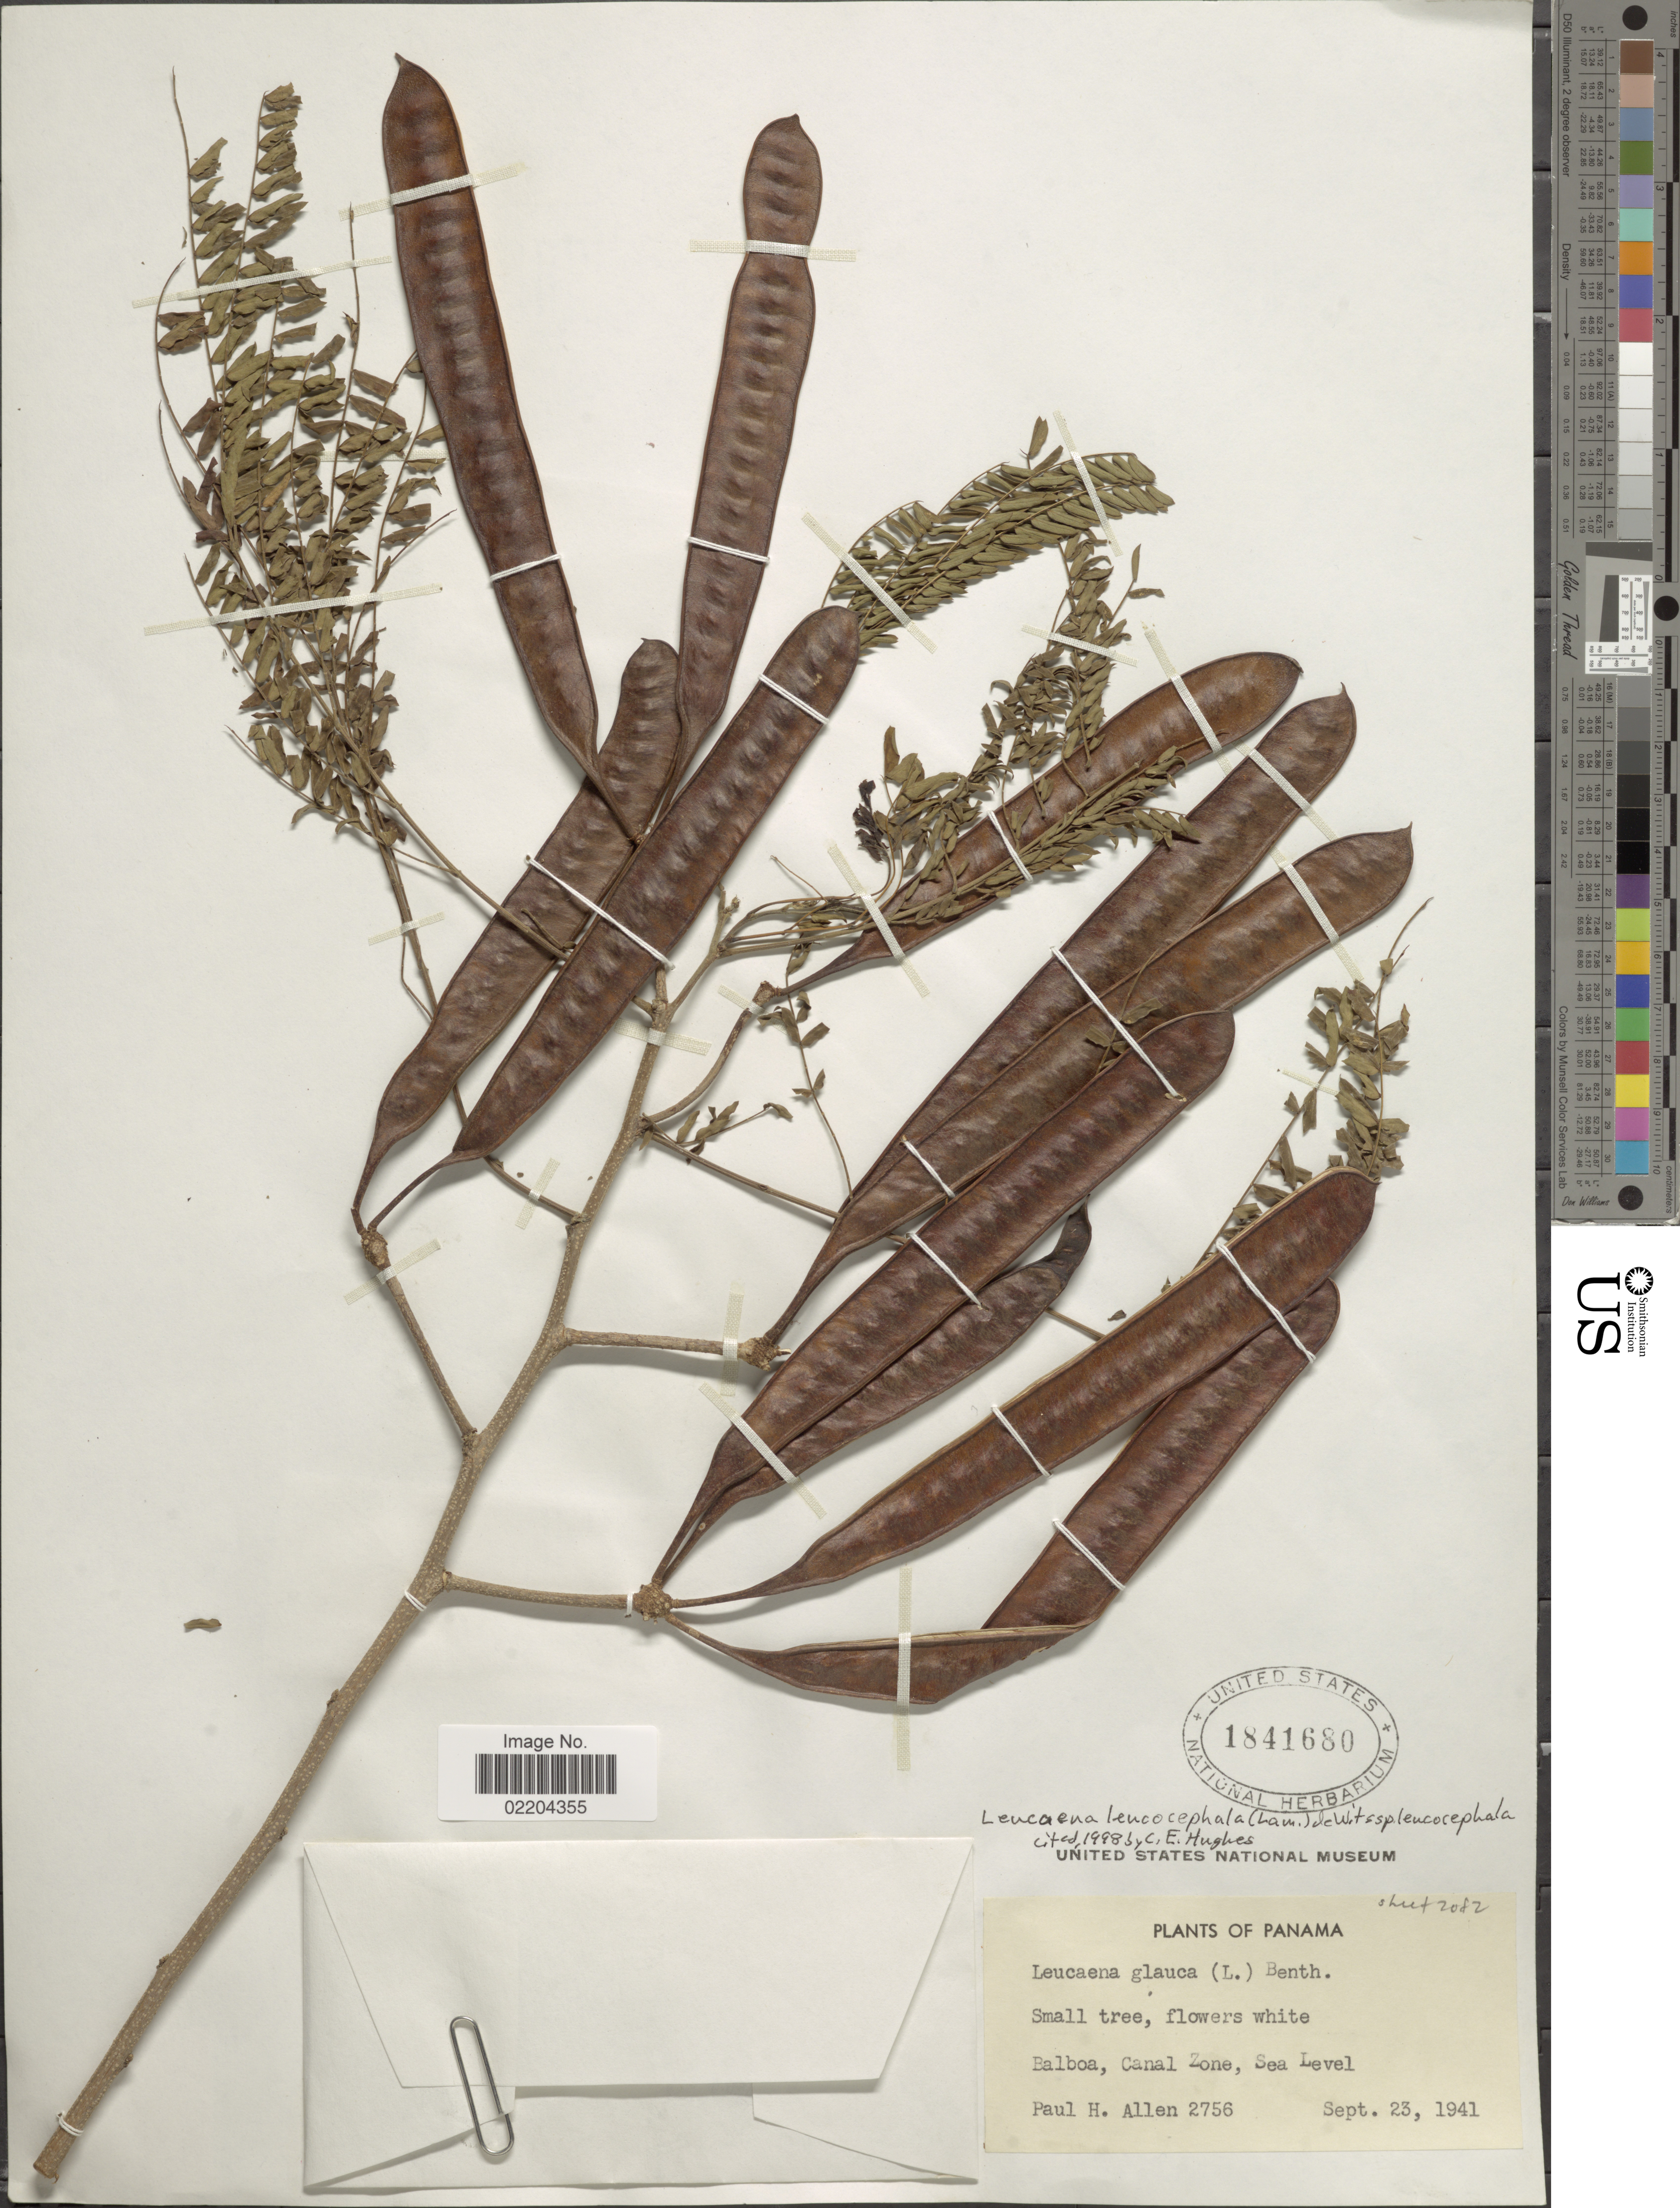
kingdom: Plantae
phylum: Tracheophyta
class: Magnoliopsida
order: Fabales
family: Fabaceae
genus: Leucaena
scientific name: Leucaena leucocephala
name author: (Lam.) de Wit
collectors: P. H. Allen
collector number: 2756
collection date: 1941-09-23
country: Panama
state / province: Colón / Panamá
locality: Panama, Balboa, Canal Zone.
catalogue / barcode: US 1841680